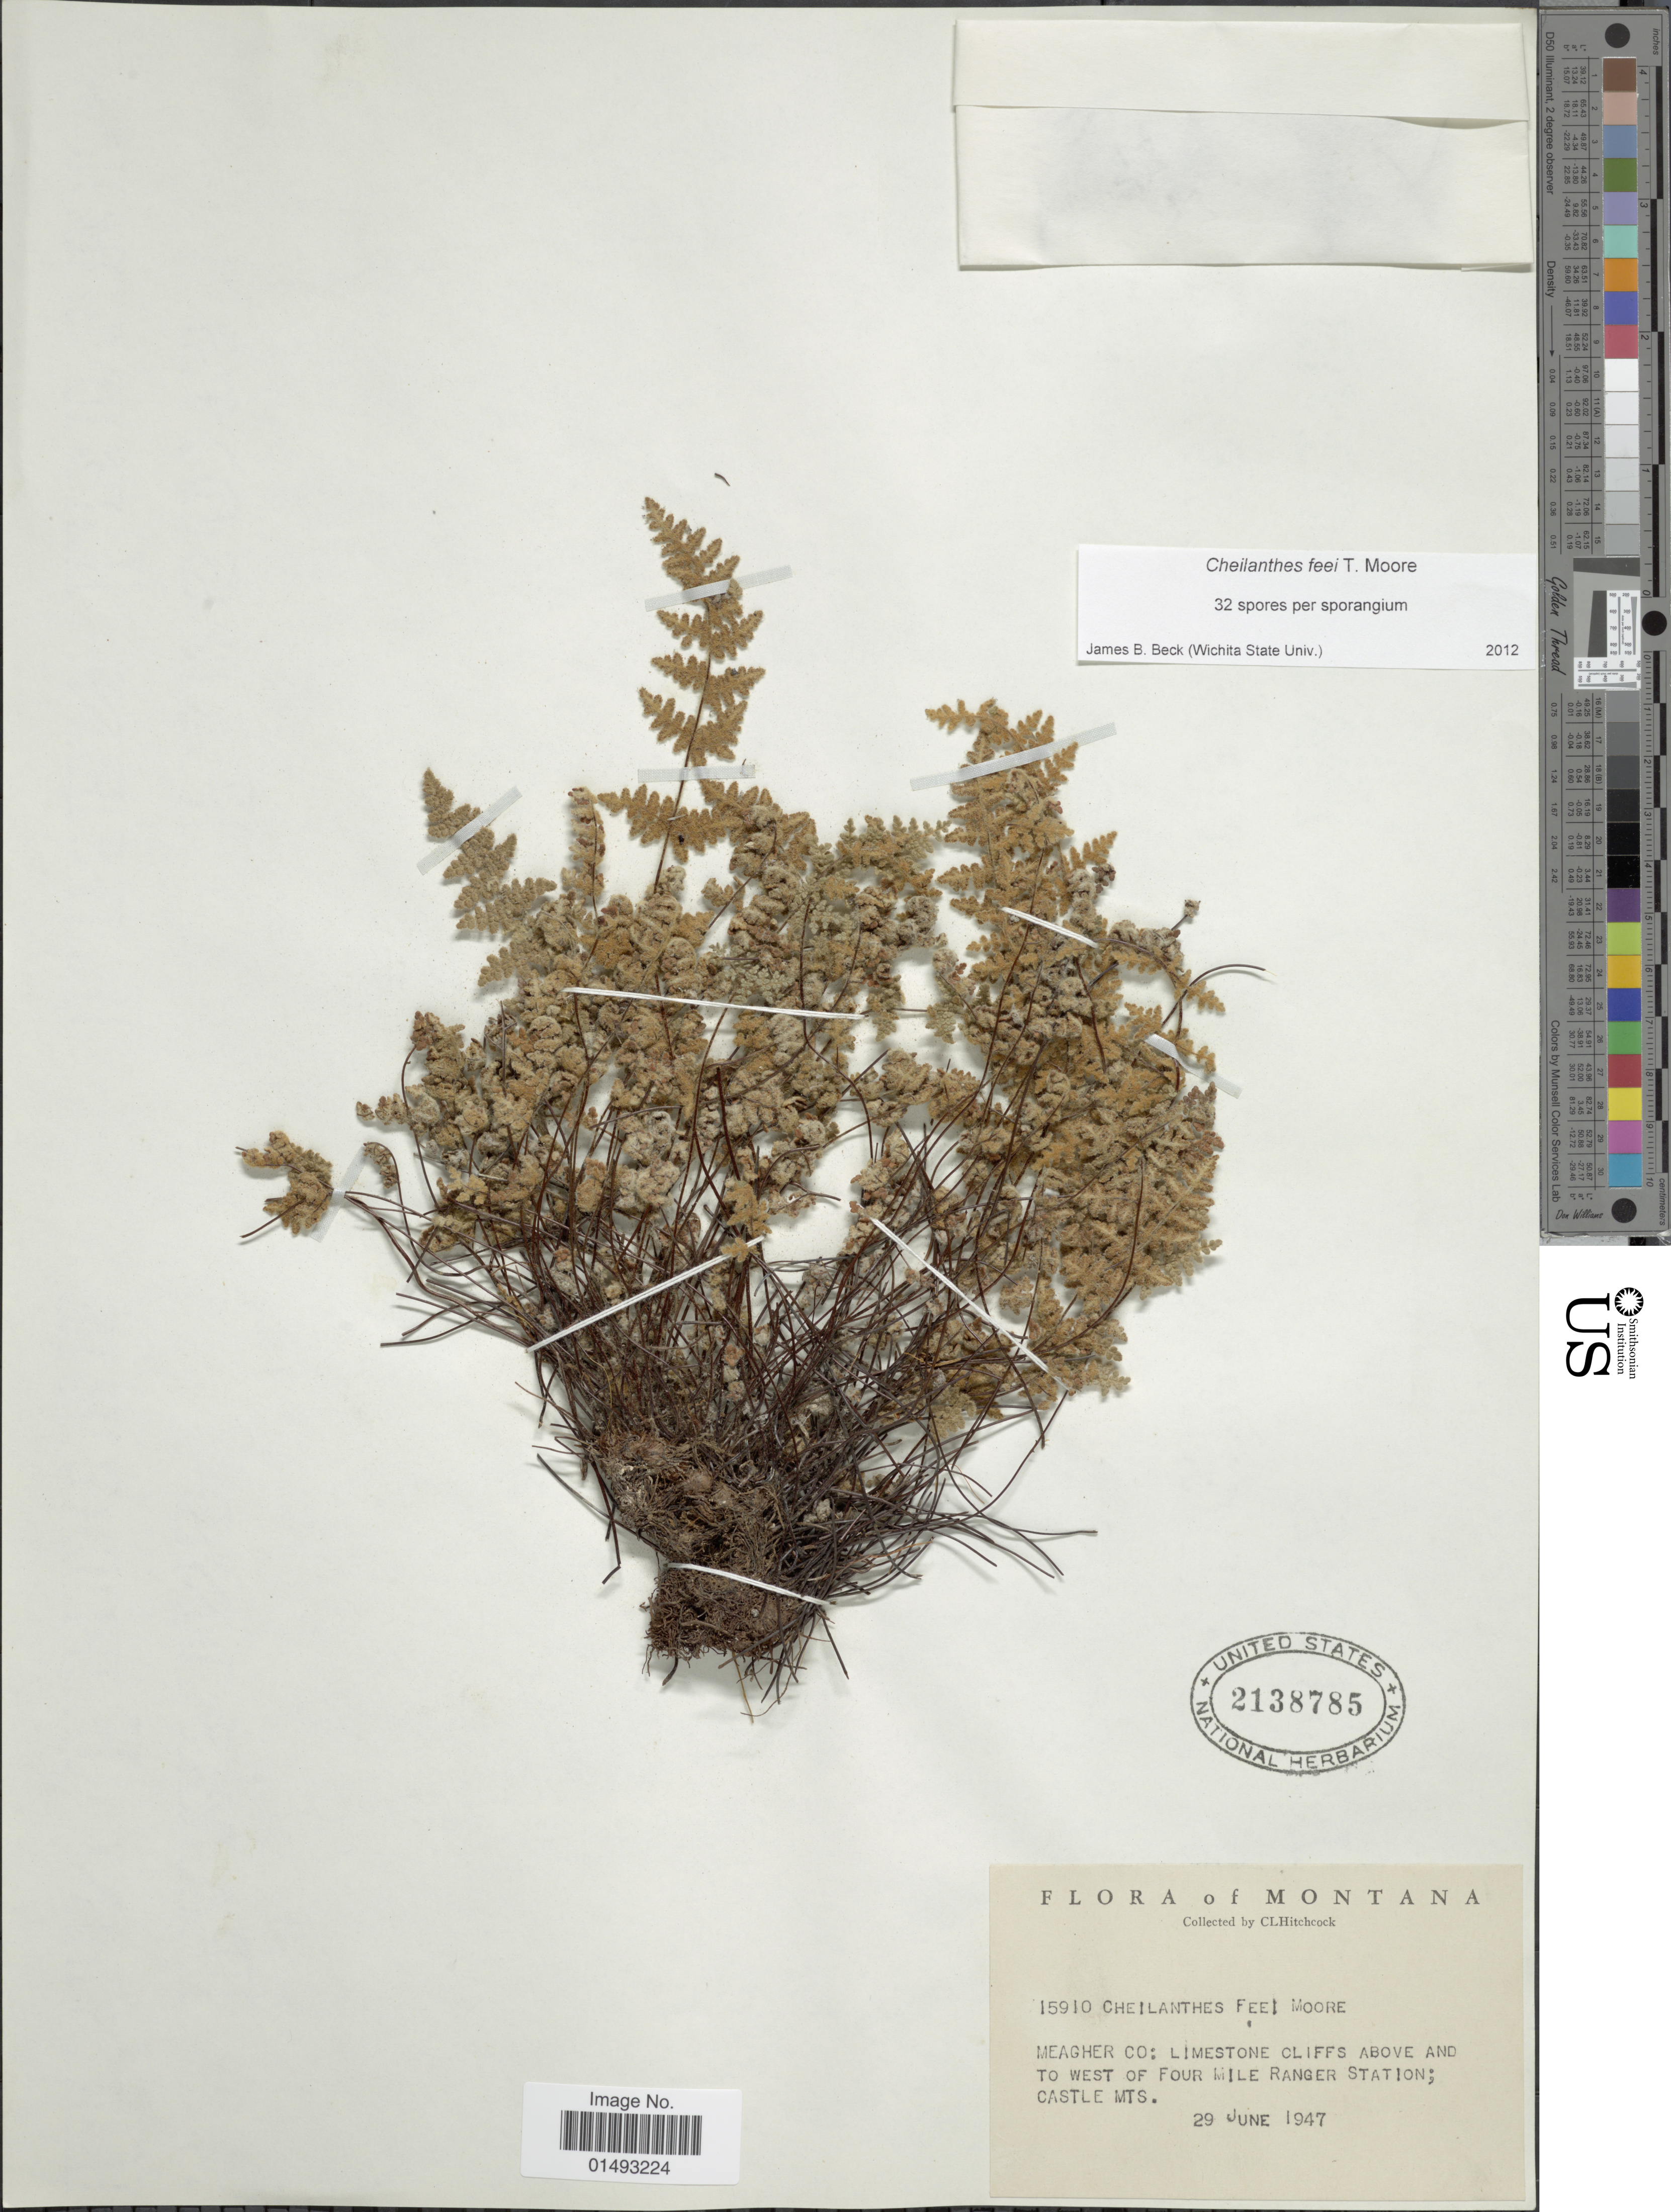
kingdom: Plantae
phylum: Tracheophyta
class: Polypodiopsida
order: Polypodiales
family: Pteridaceae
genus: Myriopteris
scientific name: Myriopteris gracilis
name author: Fée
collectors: C. L. Hitchcock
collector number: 15910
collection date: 1947-06-29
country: United States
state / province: Montana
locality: Meagher Co: Limestone cliffs above and to West of Four Mile Ranger Station; Castle Mts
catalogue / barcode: US 2138785